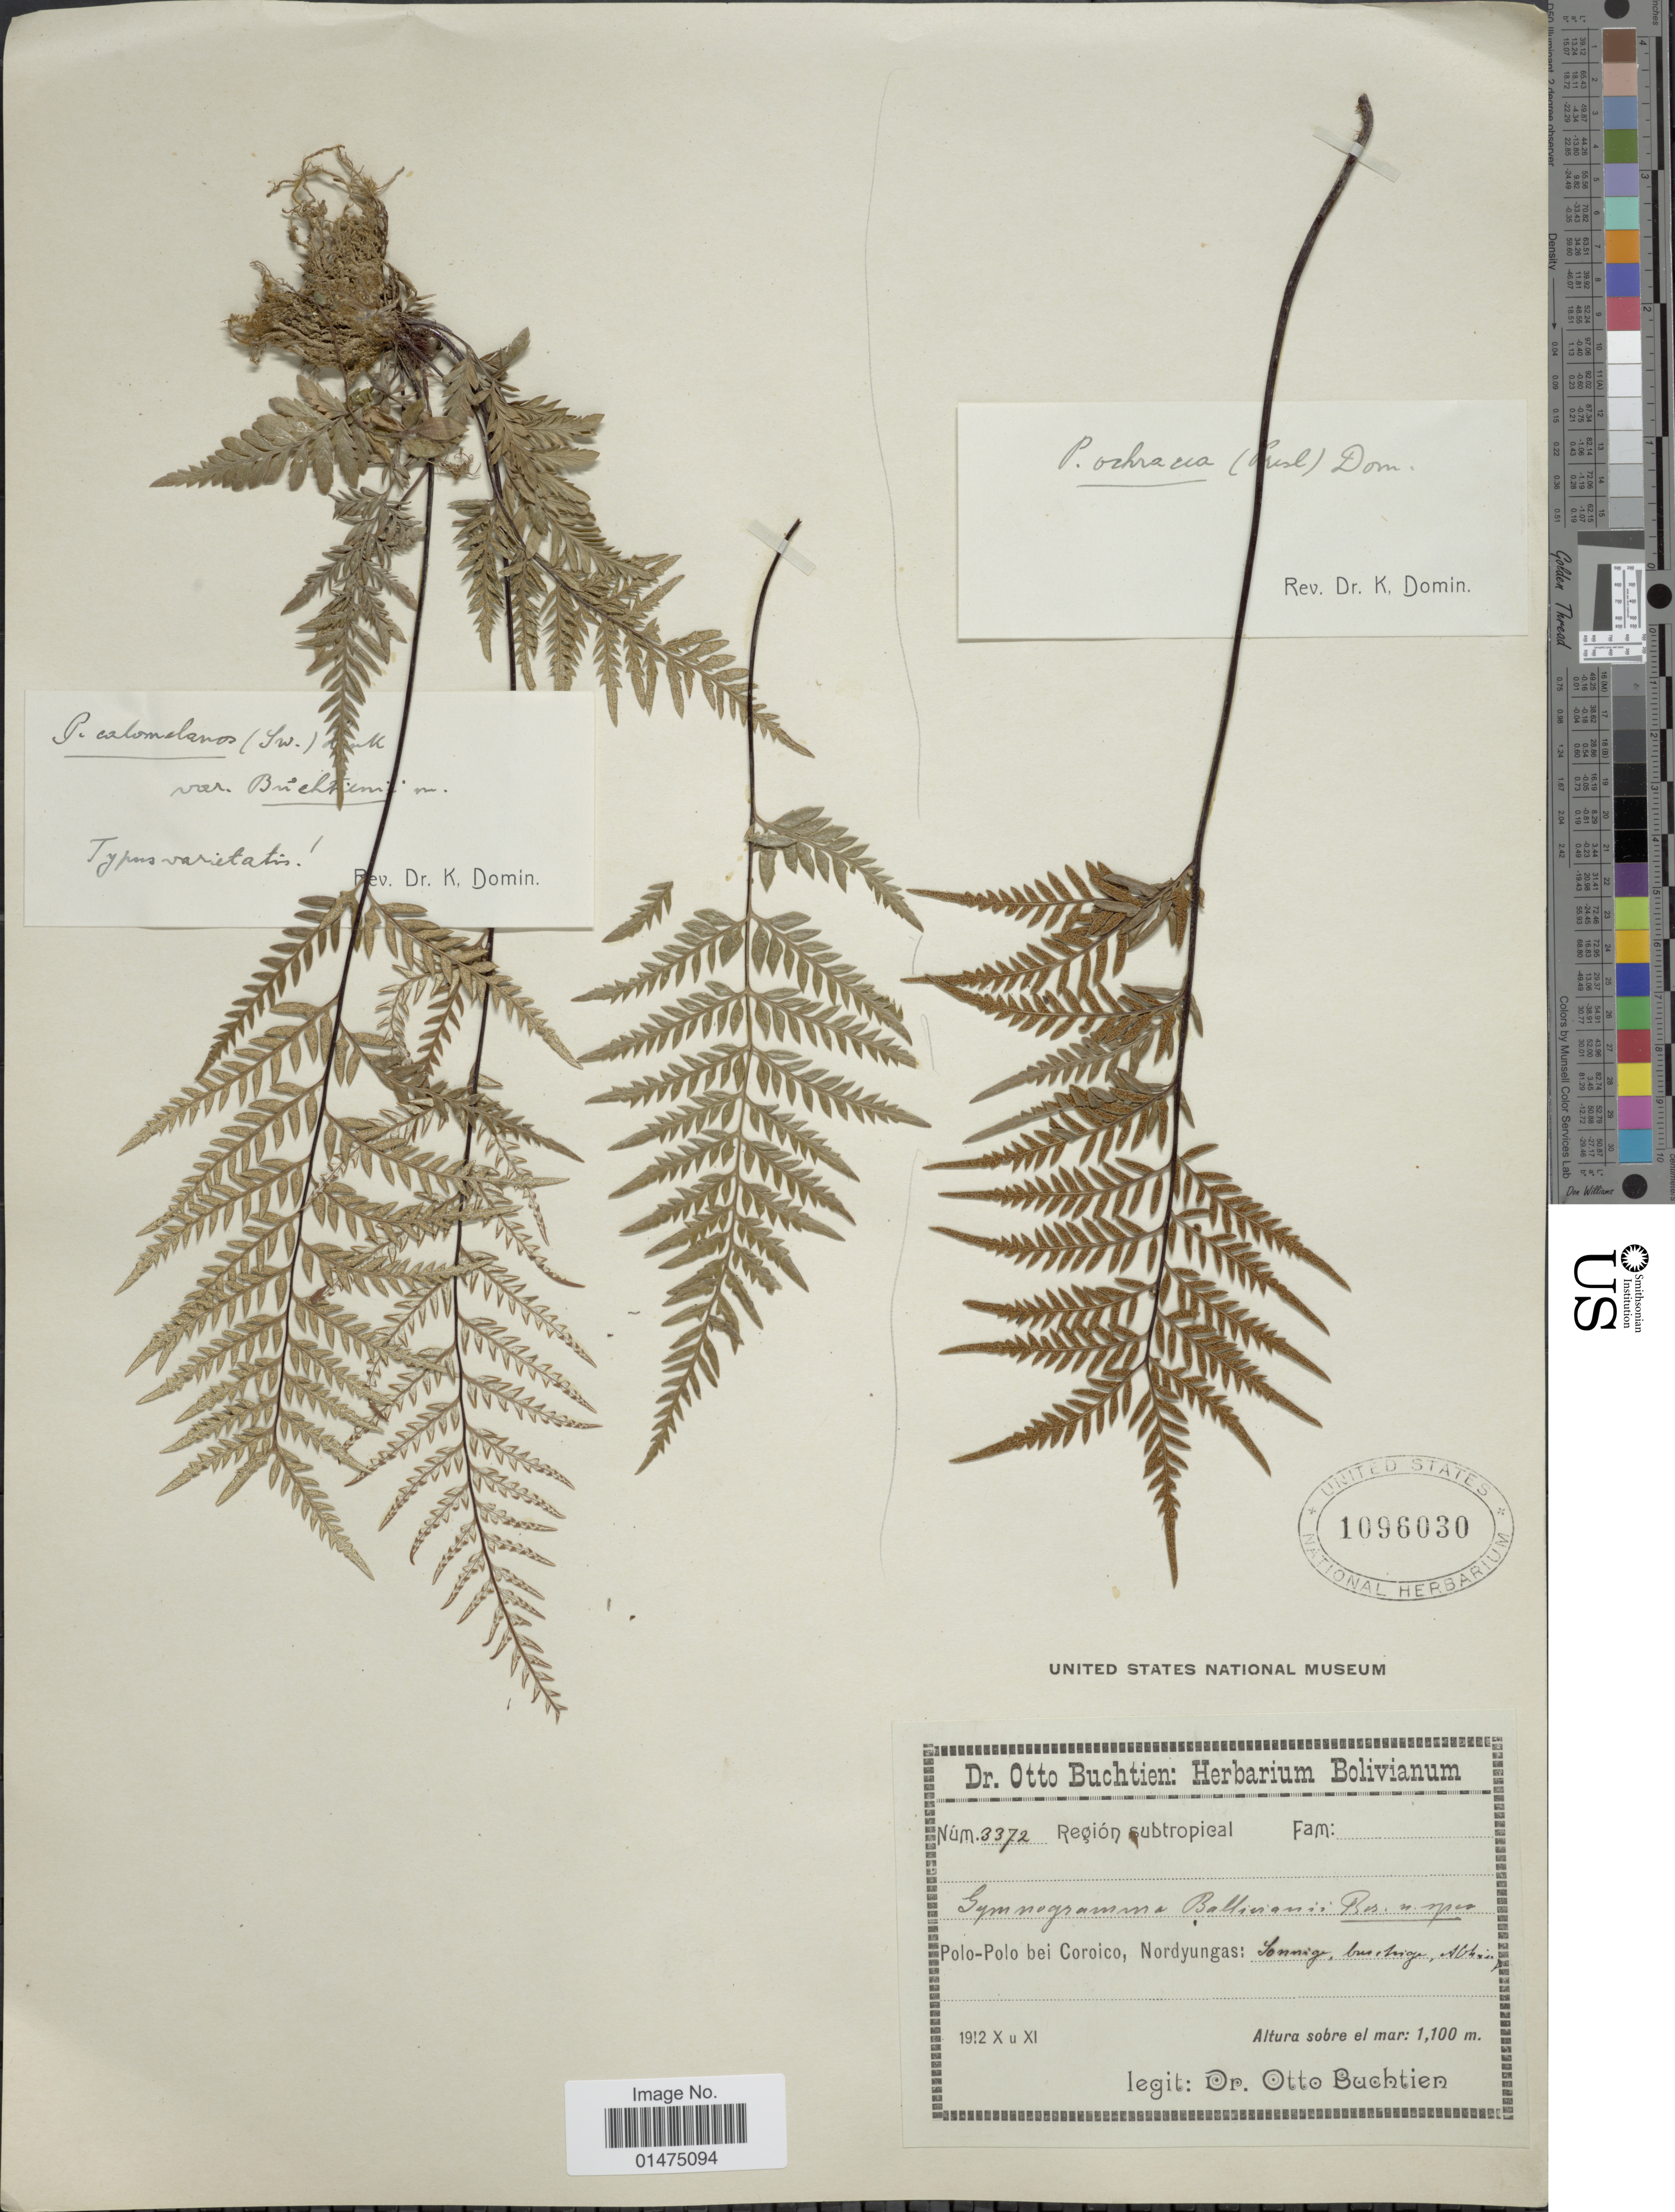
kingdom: Plantae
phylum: Tracheophyta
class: Polypodiopsida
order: Polypodiales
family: Pteridaceae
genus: Pityrogramma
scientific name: Pityrogramma ochracea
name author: (C. Presl) Domin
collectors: O. Buchtien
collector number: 3372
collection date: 1912-10/1912-11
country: Bolivia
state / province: La Paz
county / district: Nor Yungas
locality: Polo-Polo bei Coroico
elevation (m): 1100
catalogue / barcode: US 1096030